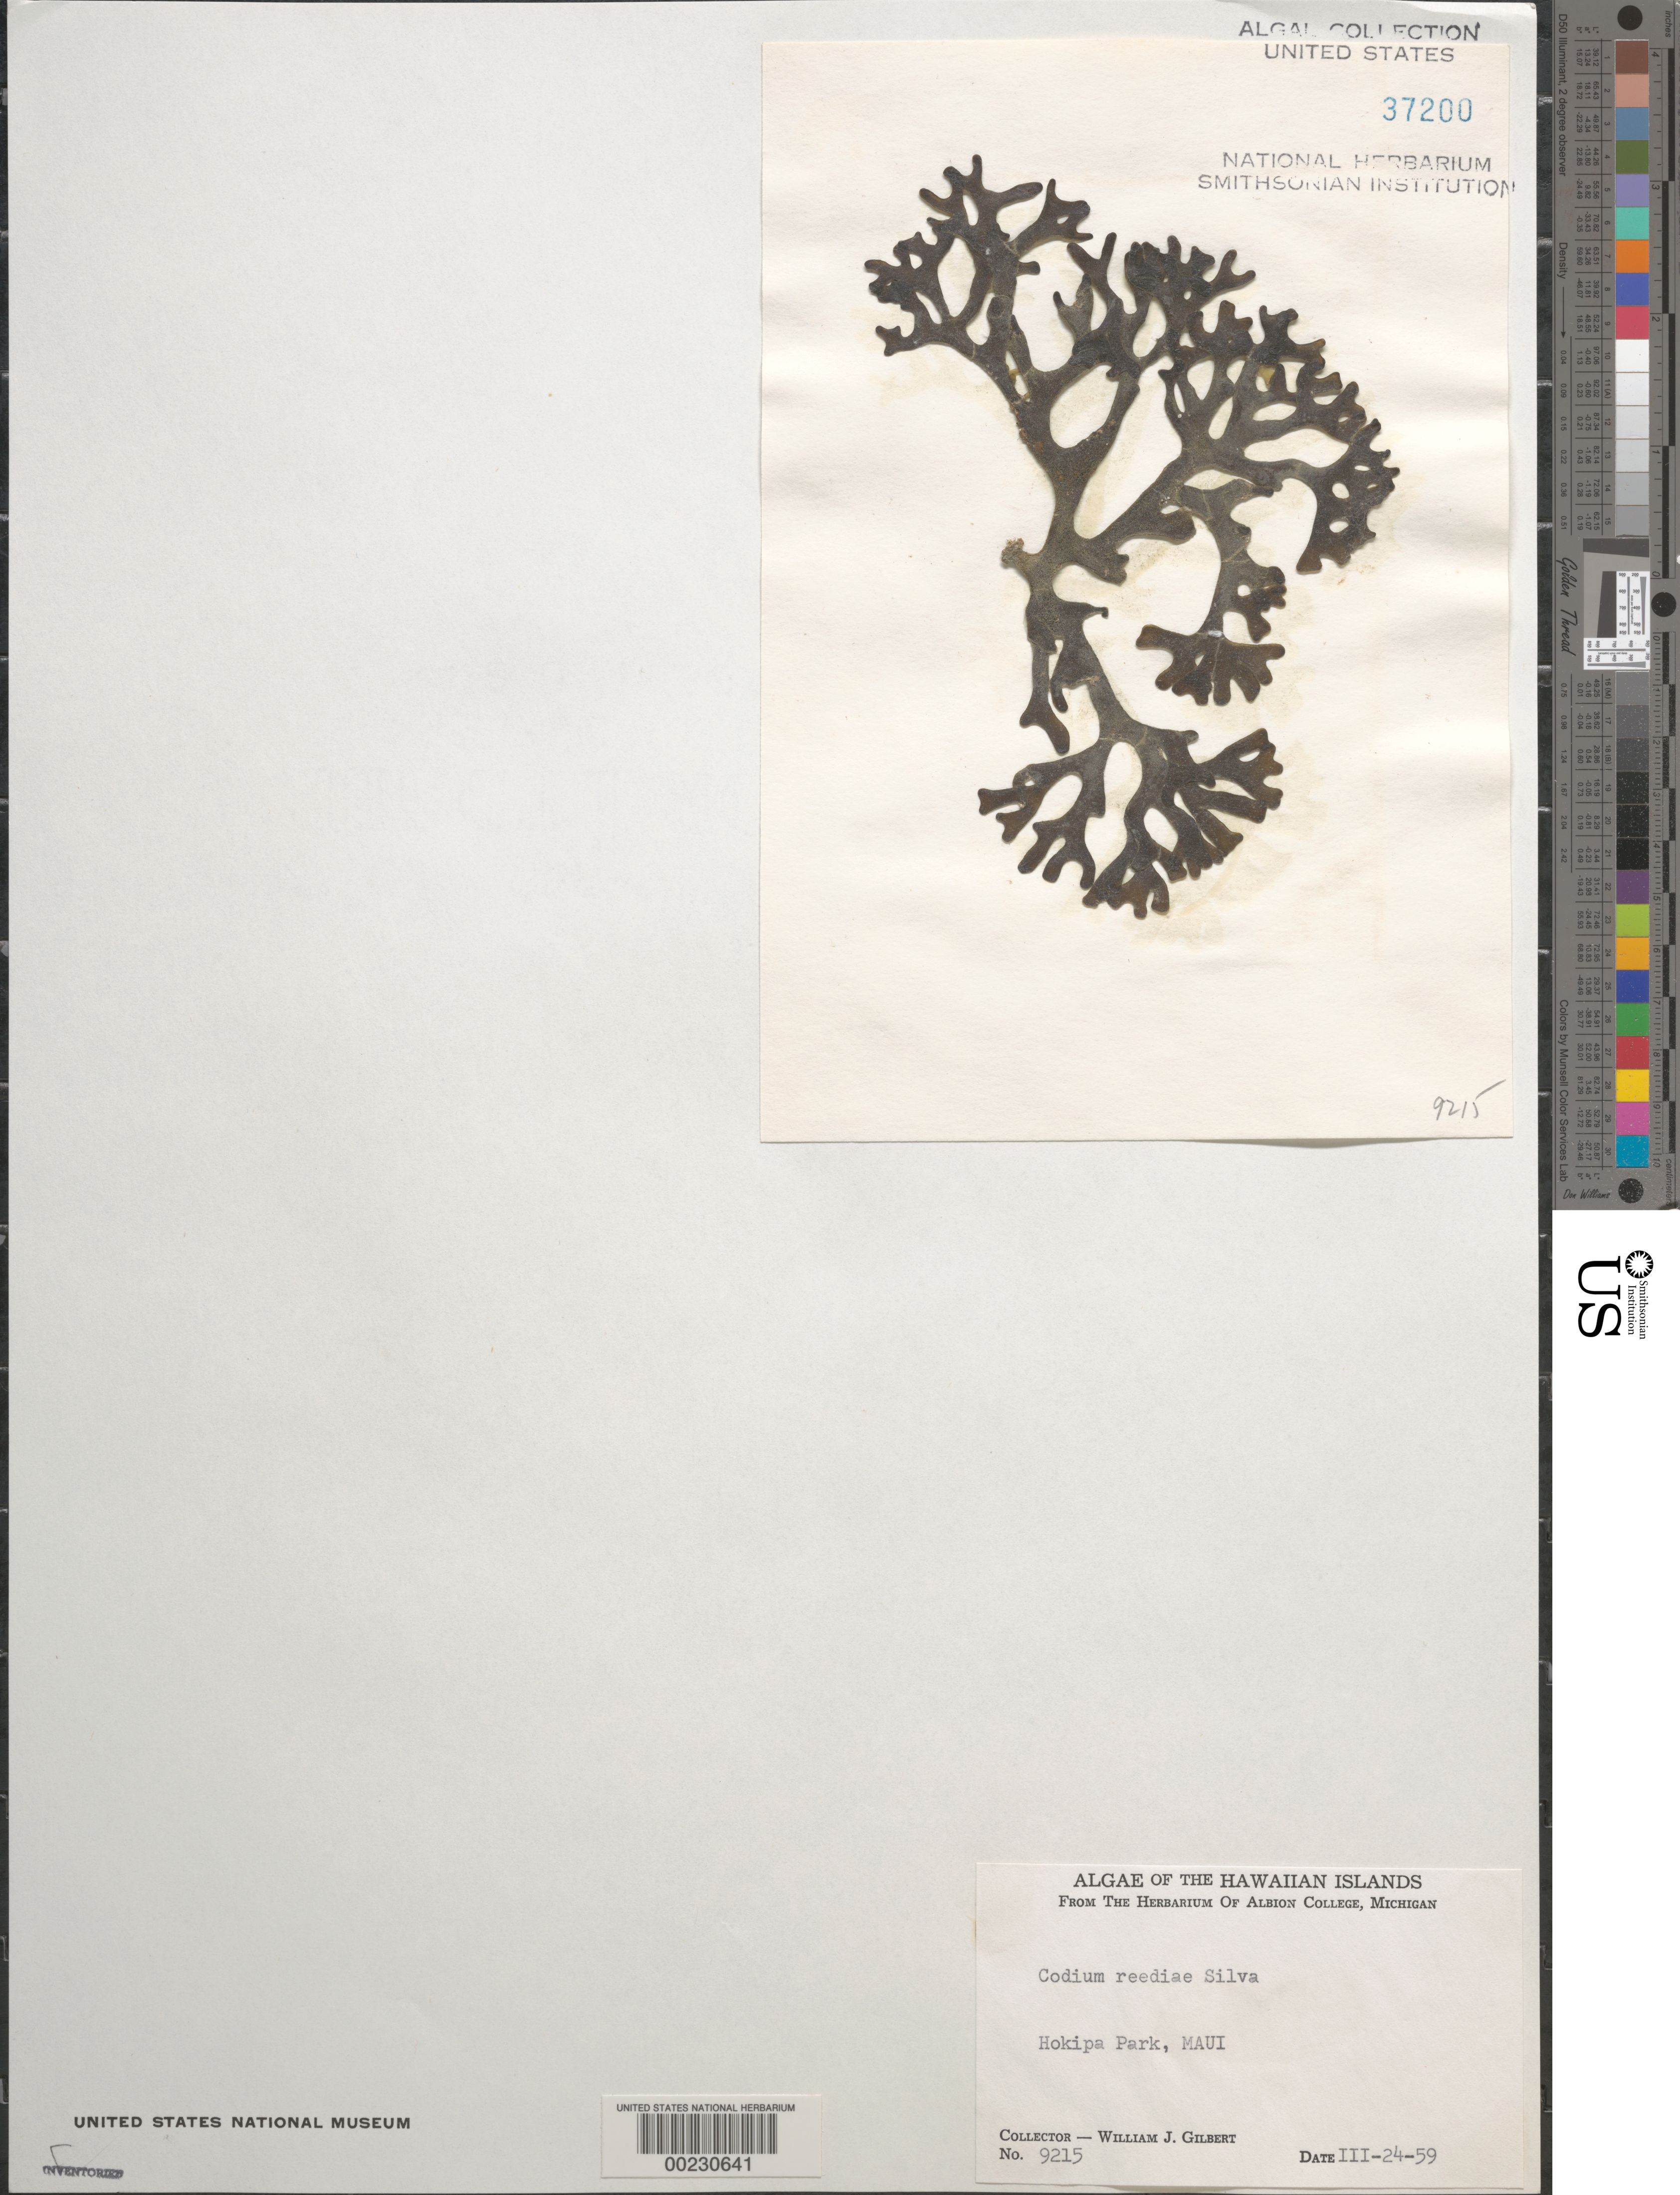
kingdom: Plantae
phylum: Chlorophyta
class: Ulvophyceae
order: Bryopsidales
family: Codiaceae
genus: Codium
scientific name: Codium reediae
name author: P.C. Silva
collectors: W. J. Gilbert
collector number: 9215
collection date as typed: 24 Mar 1959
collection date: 1959-03-24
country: United States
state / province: Hawaii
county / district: Maui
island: Maui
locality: Hookipa Park (Hokipa Park), Hookipa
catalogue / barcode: US 37200